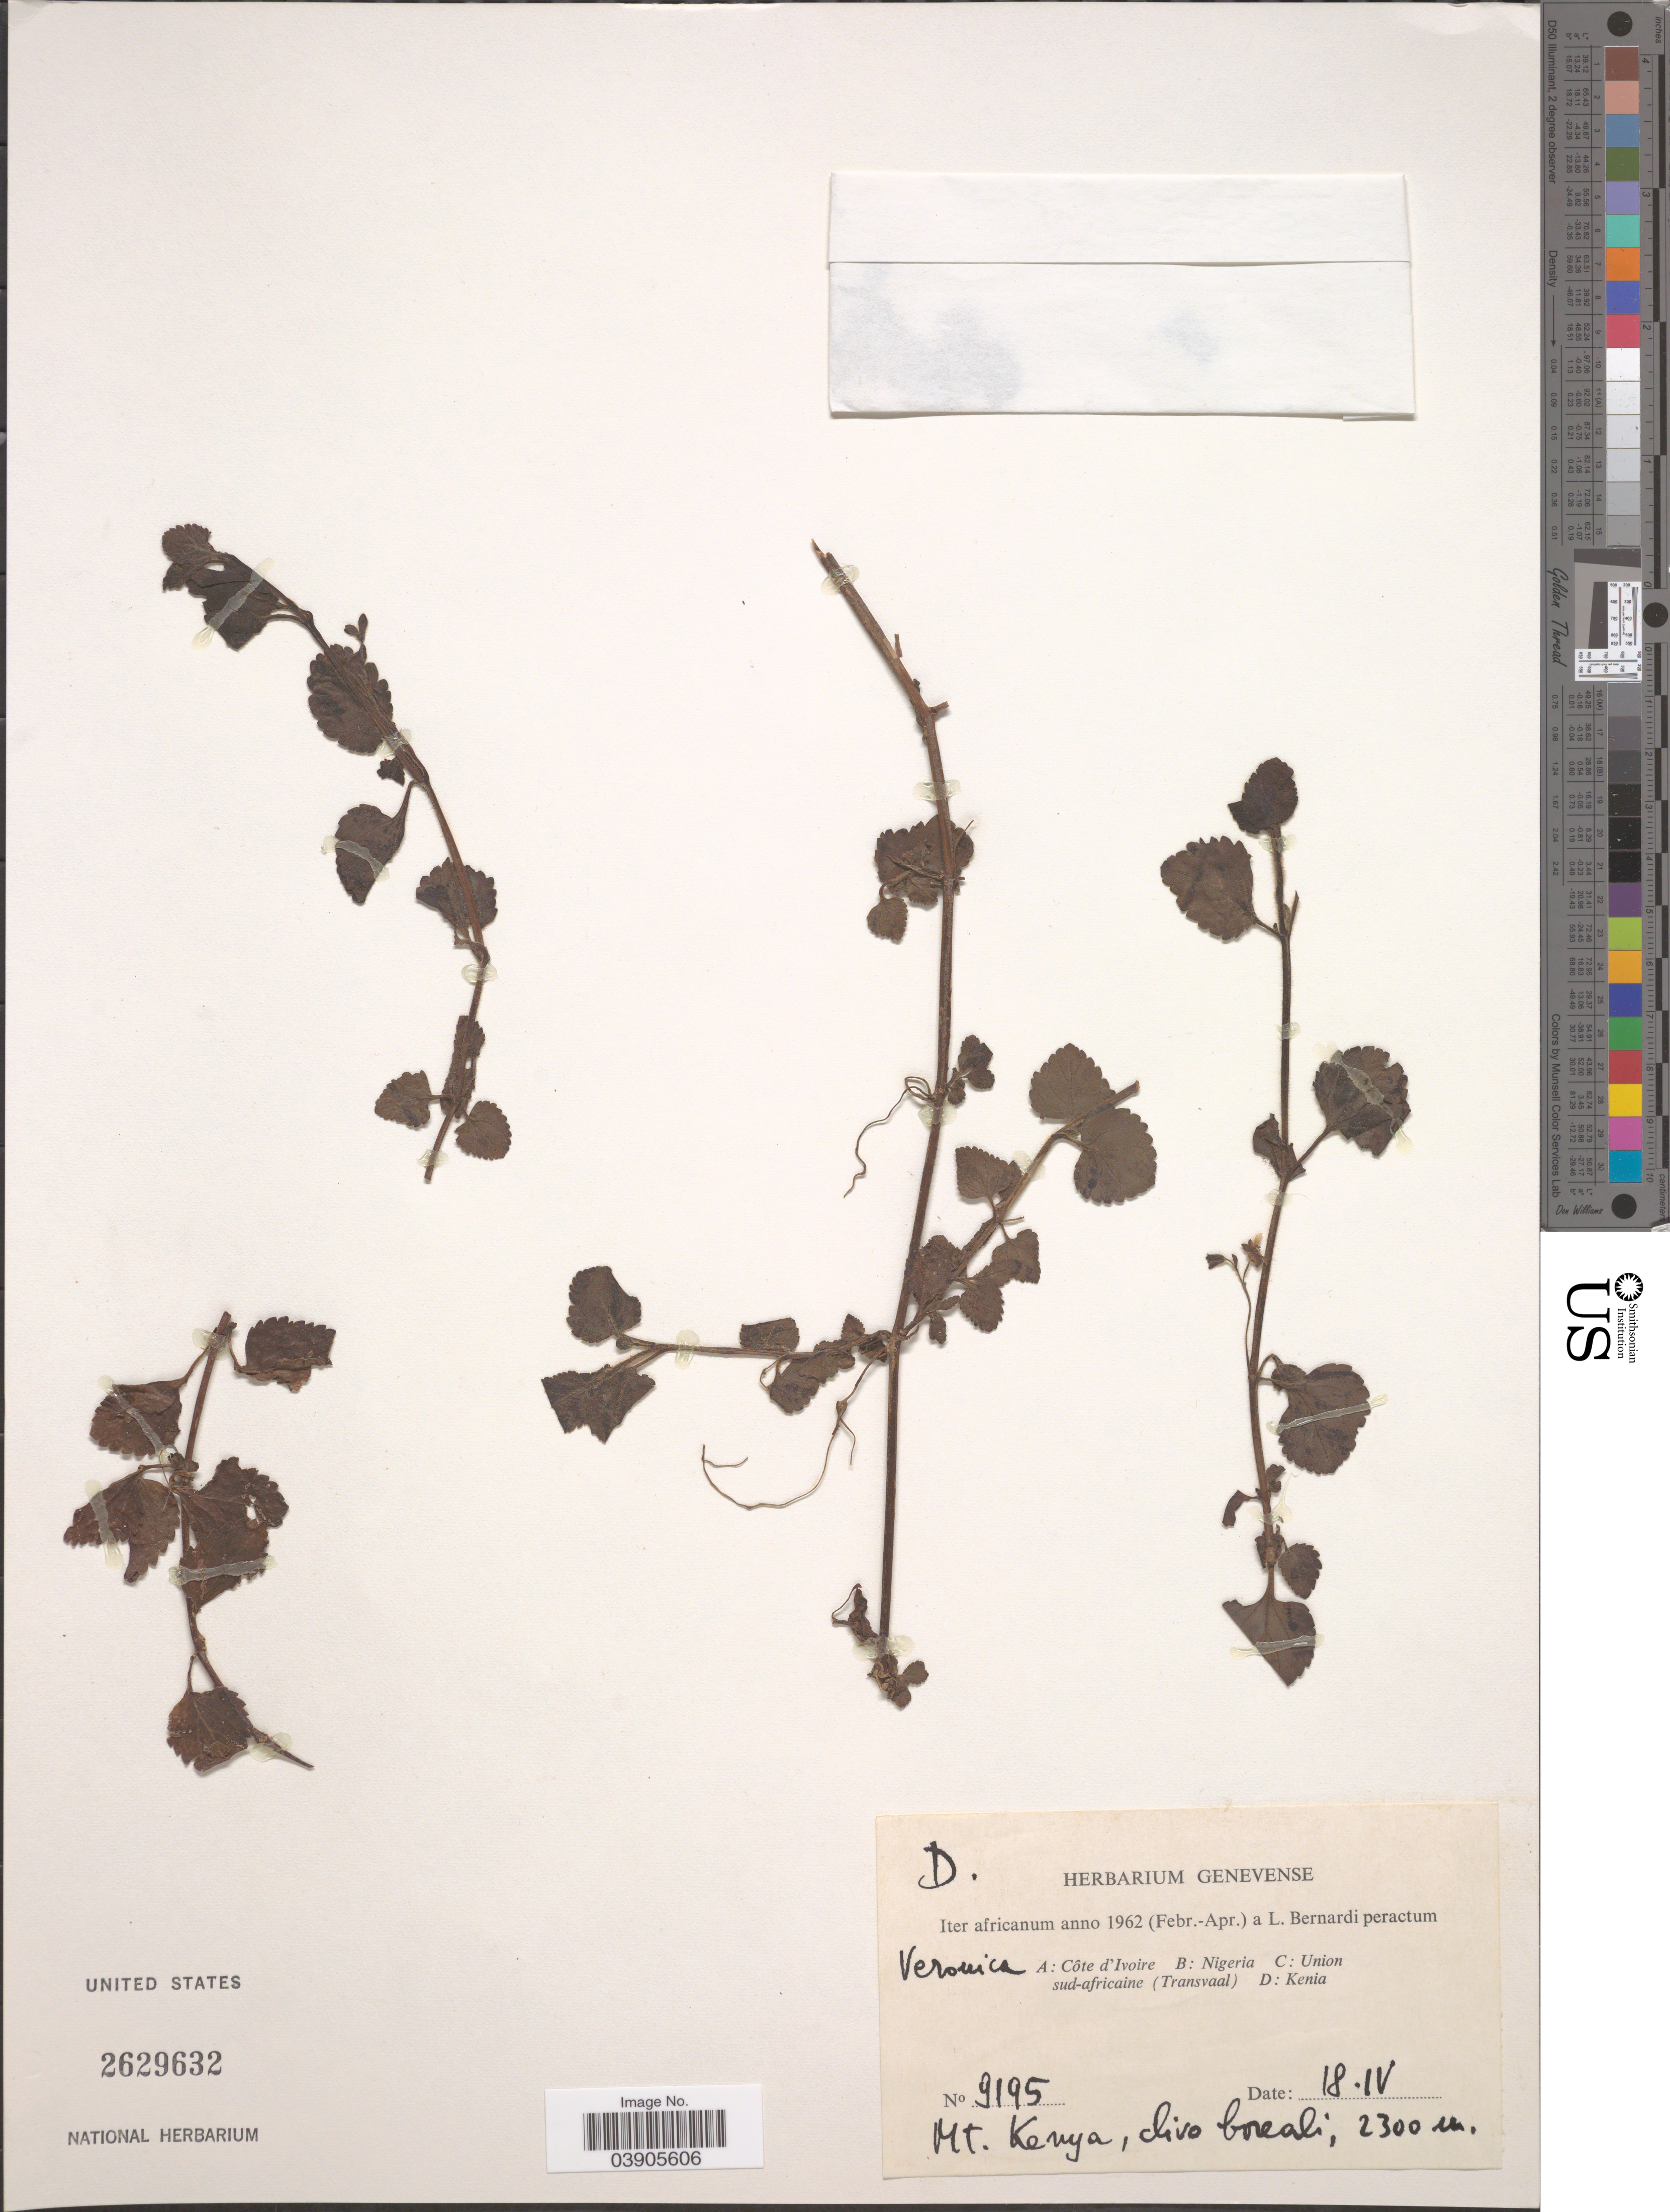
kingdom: Plantae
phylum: Tracheophyta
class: Magnoliopsida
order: Lamiales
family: Plantaginaceae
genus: Veronica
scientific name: Veronica abyssinica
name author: Fresen.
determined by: Albach, Dirk C.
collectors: L. Bernardi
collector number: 9195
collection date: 1962-04-18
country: Kenya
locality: Iter africanum. Kenia. Mt. Kenya, clivo boreali.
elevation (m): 2300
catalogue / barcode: US 2629632